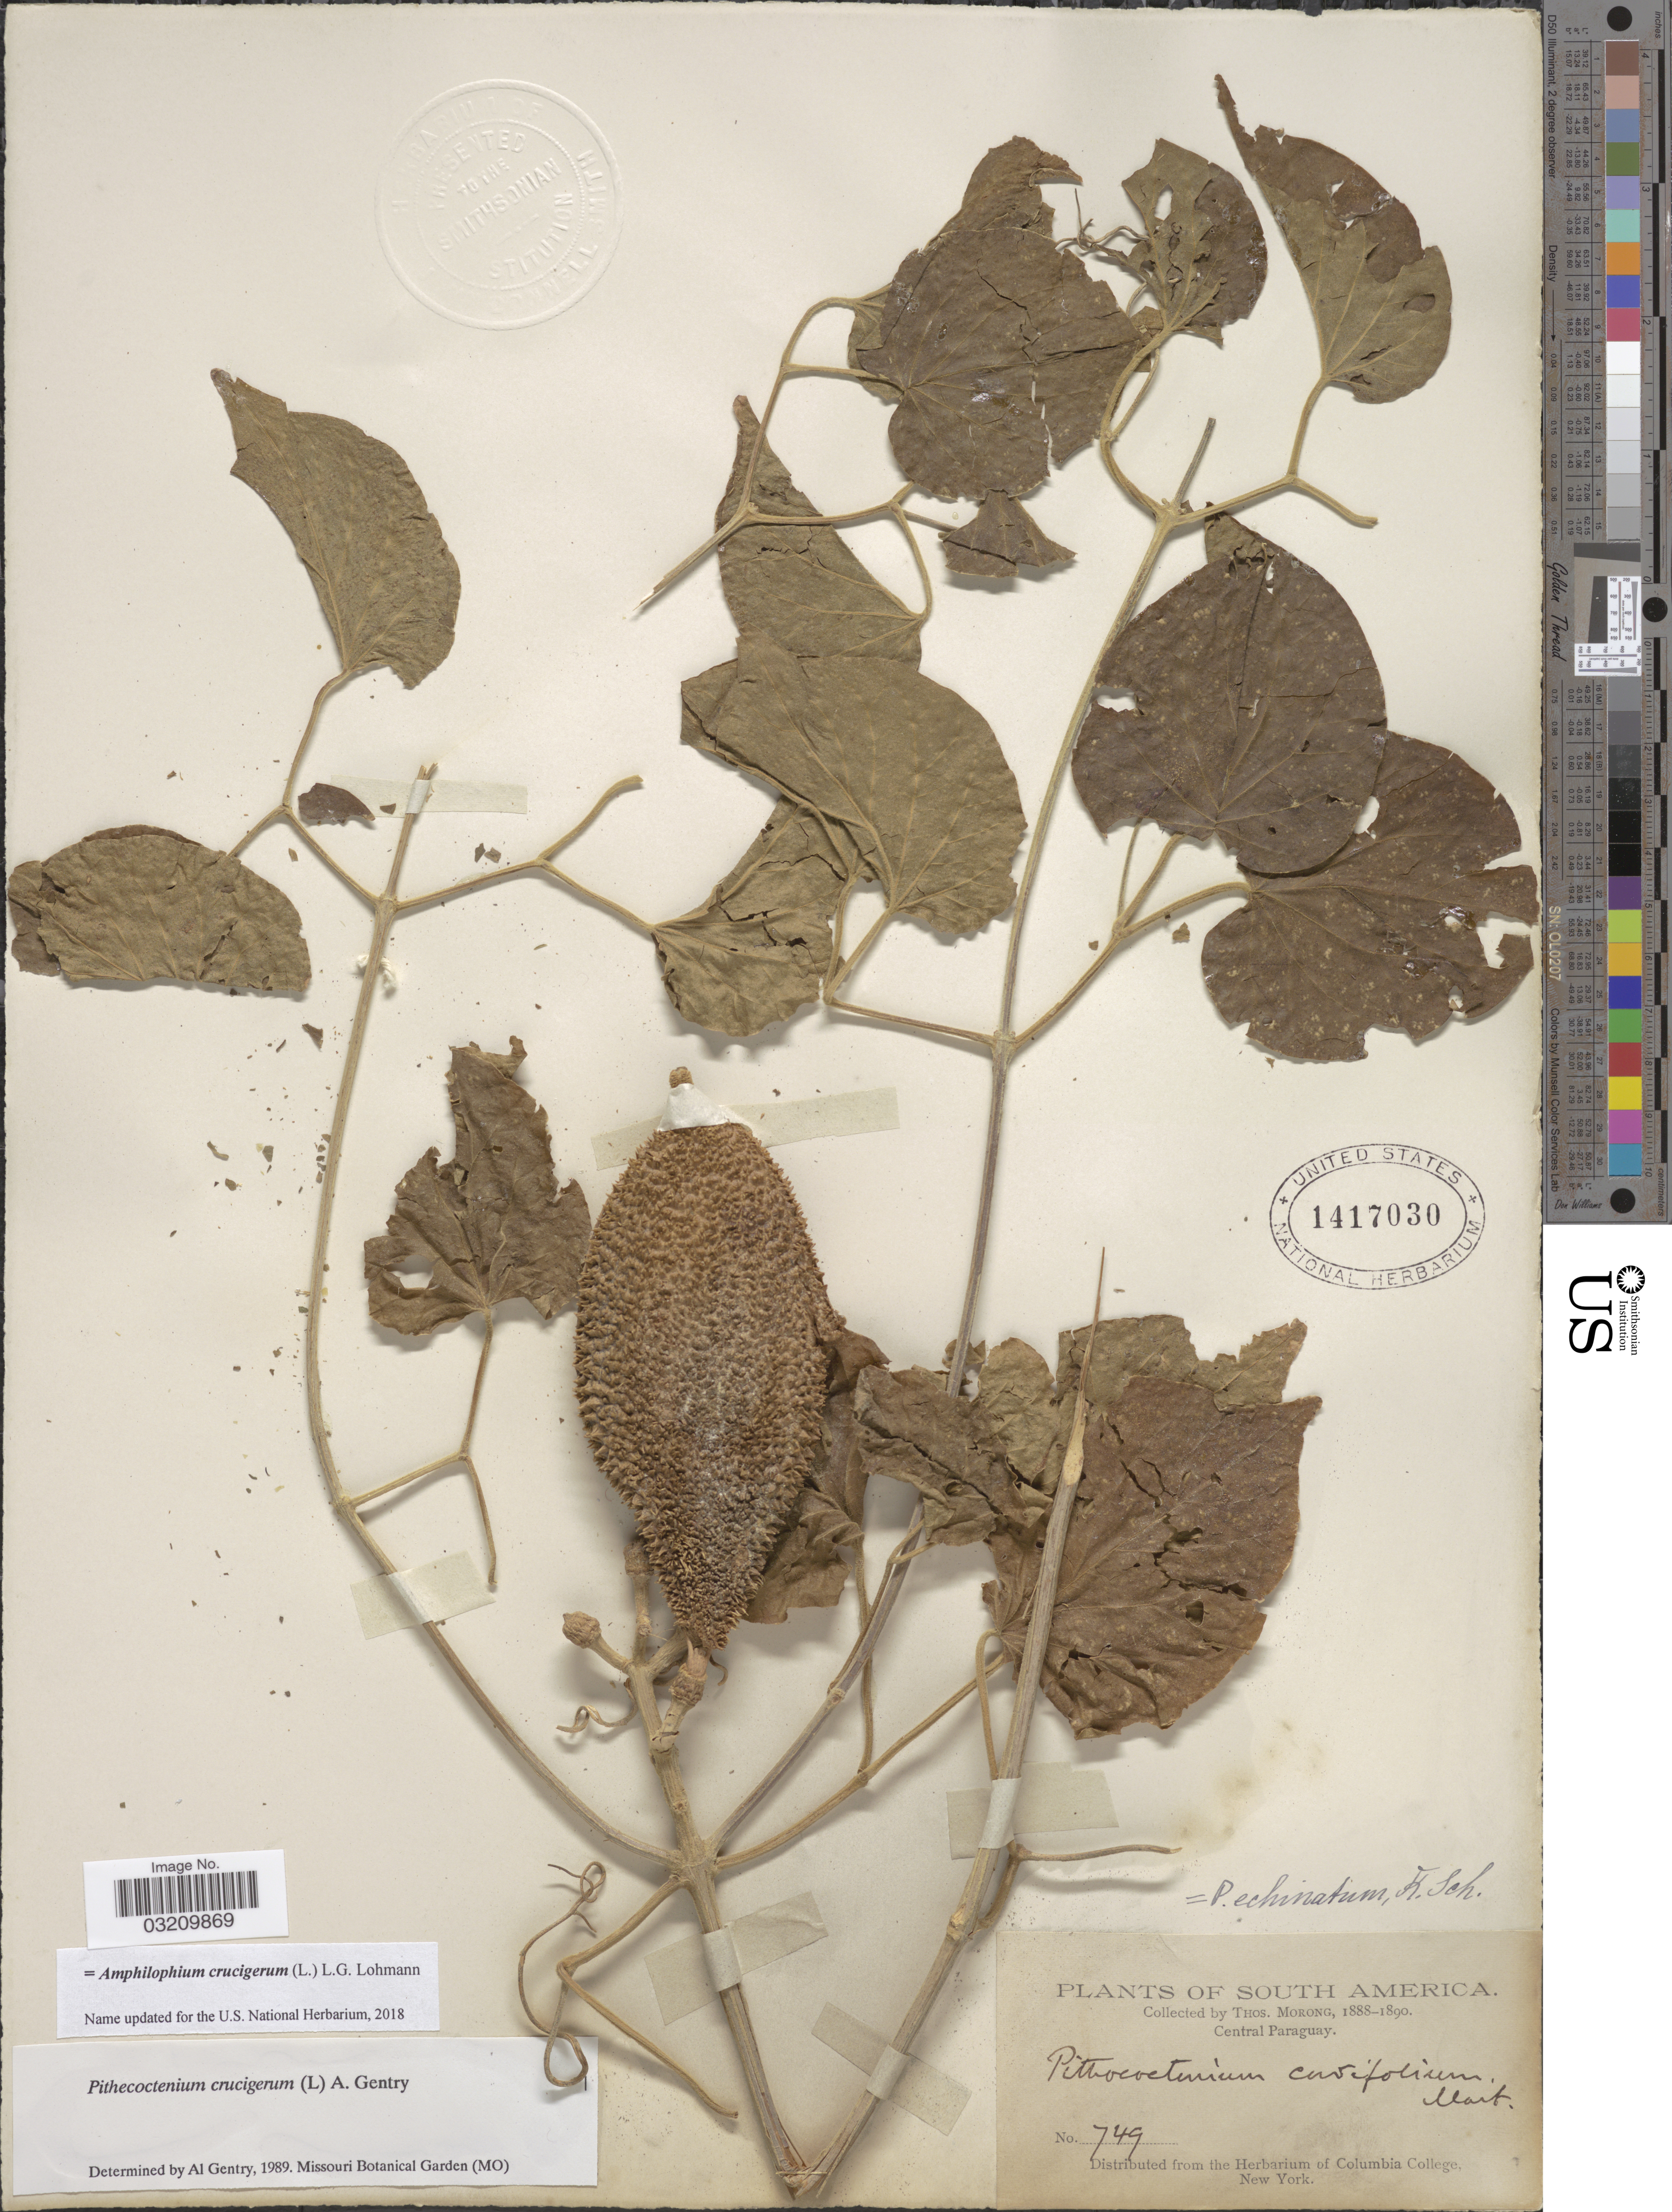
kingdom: Plantae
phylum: Tracheophyta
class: Magnoliopsida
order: Lamiales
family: Bignoniaceae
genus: Amphilophium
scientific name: Amphilophium crucigerum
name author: (L.) L.G. Lohmann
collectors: ex herb. T. Morong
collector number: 749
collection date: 1888/1890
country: Paraguay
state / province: Central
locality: Central Paraguay.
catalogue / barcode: US 1417030